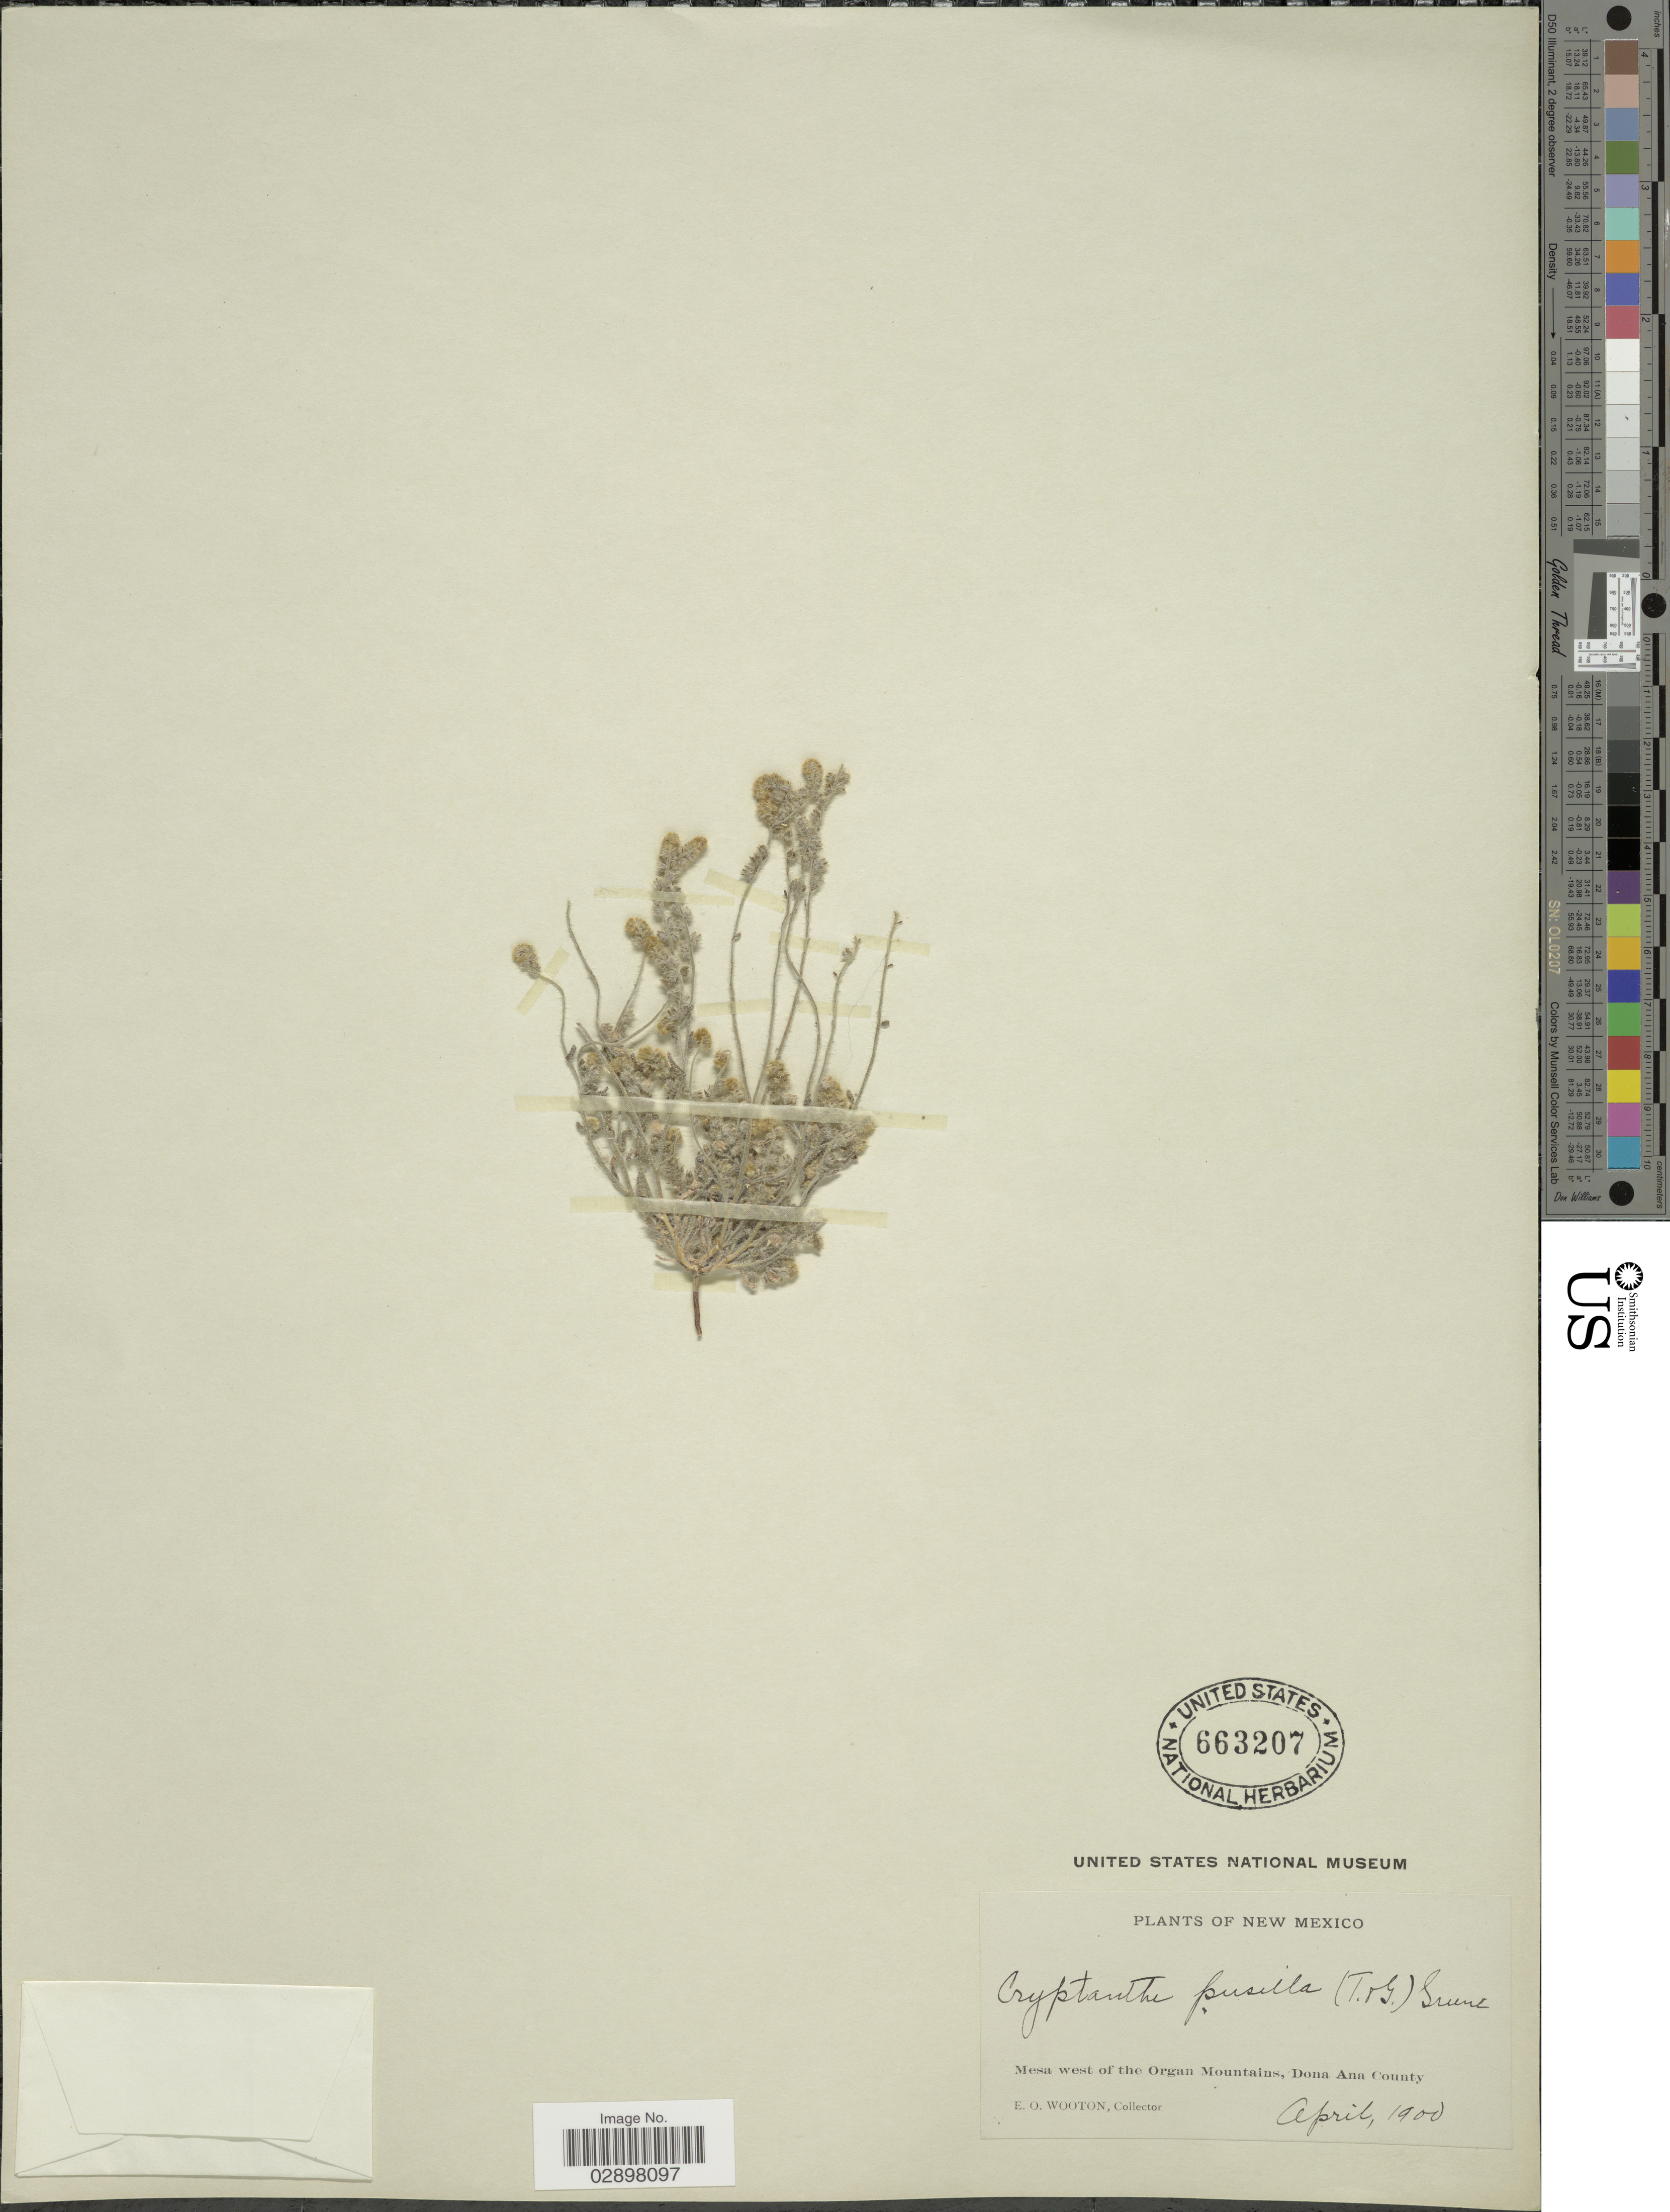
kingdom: Plantae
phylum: Tracheophyta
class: Magnoliopsida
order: Boraginales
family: Boraginaceae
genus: Cryptantha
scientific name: Cryptantha pusilla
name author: (Torr. & A. Gray) Greene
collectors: E. O. Wooton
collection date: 1900-04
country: United States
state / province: New Mexico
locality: Mesa west of the Organ Mountains, Dona Ana County.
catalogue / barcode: US 663207